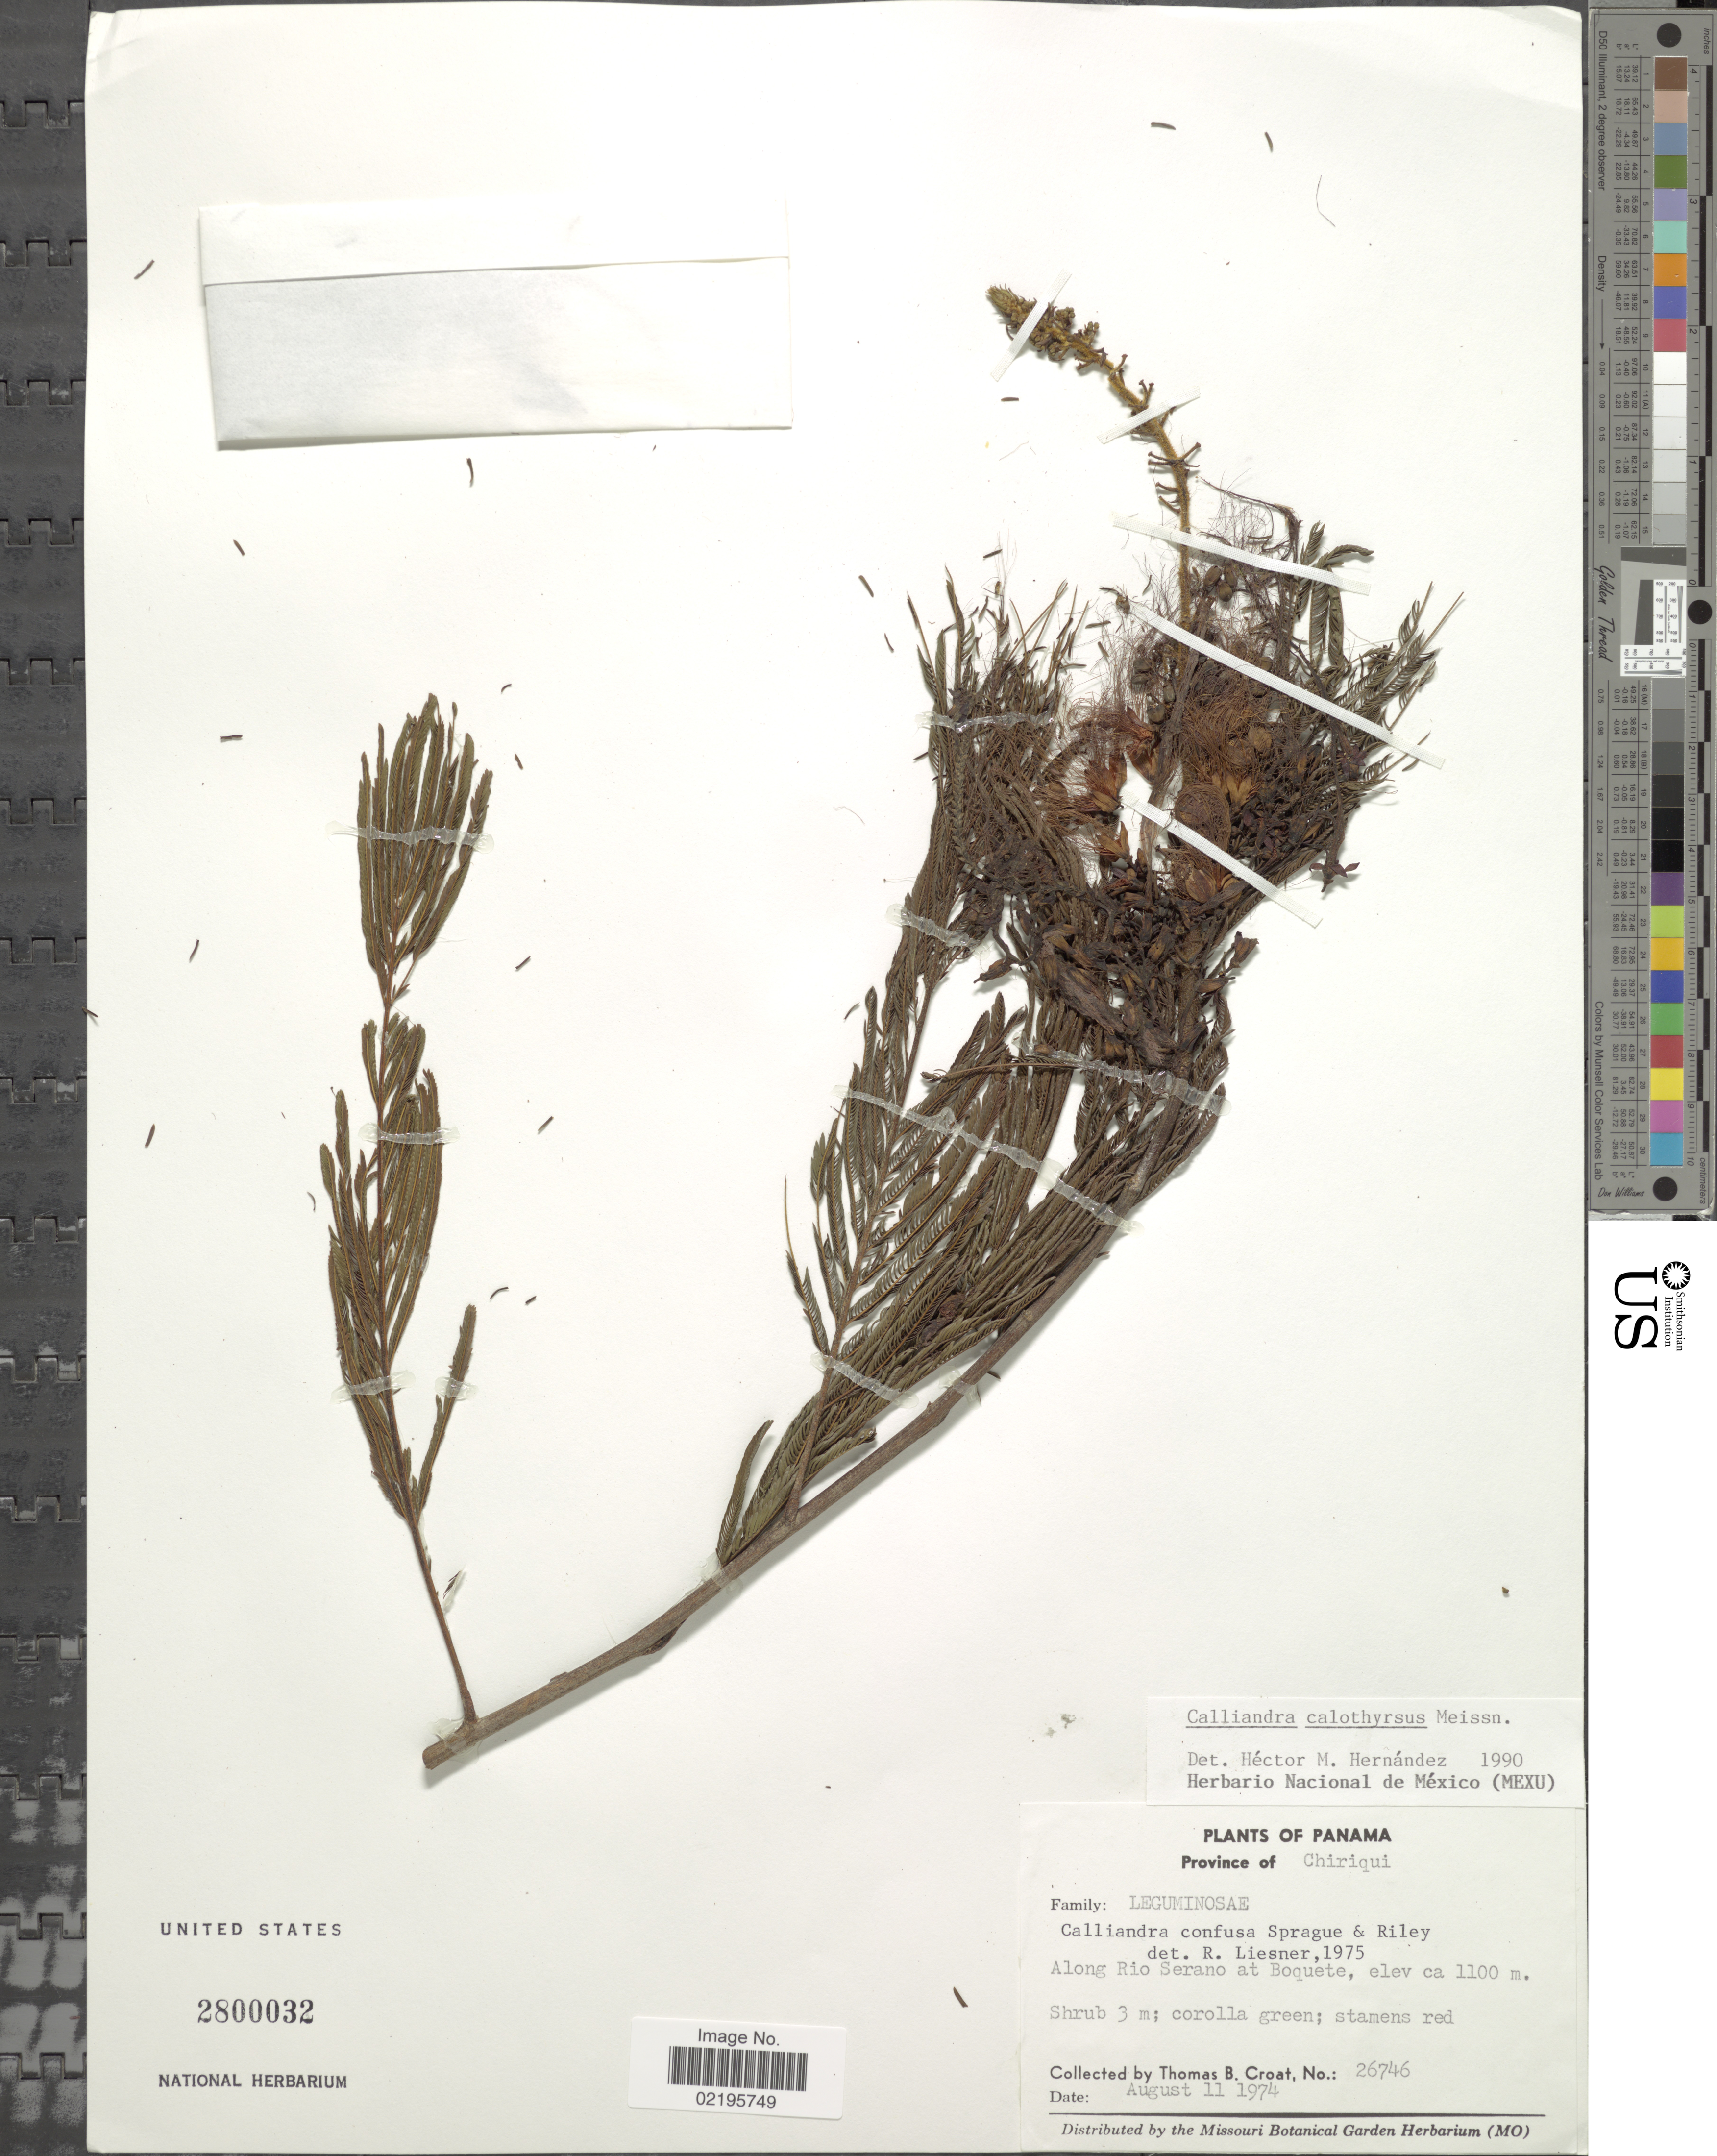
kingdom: Plantae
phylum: Tracheophyta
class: Magnoliopsida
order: Fabales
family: Fabaceae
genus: Calliandra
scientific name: Calliandra calothyrsus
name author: Meisn.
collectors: T. B. Croat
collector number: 26746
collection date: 1974-08-11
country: Panama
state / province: Chiriqui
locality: Along Rio Serano at Boquete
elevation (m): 1100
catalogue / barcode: US 2800032